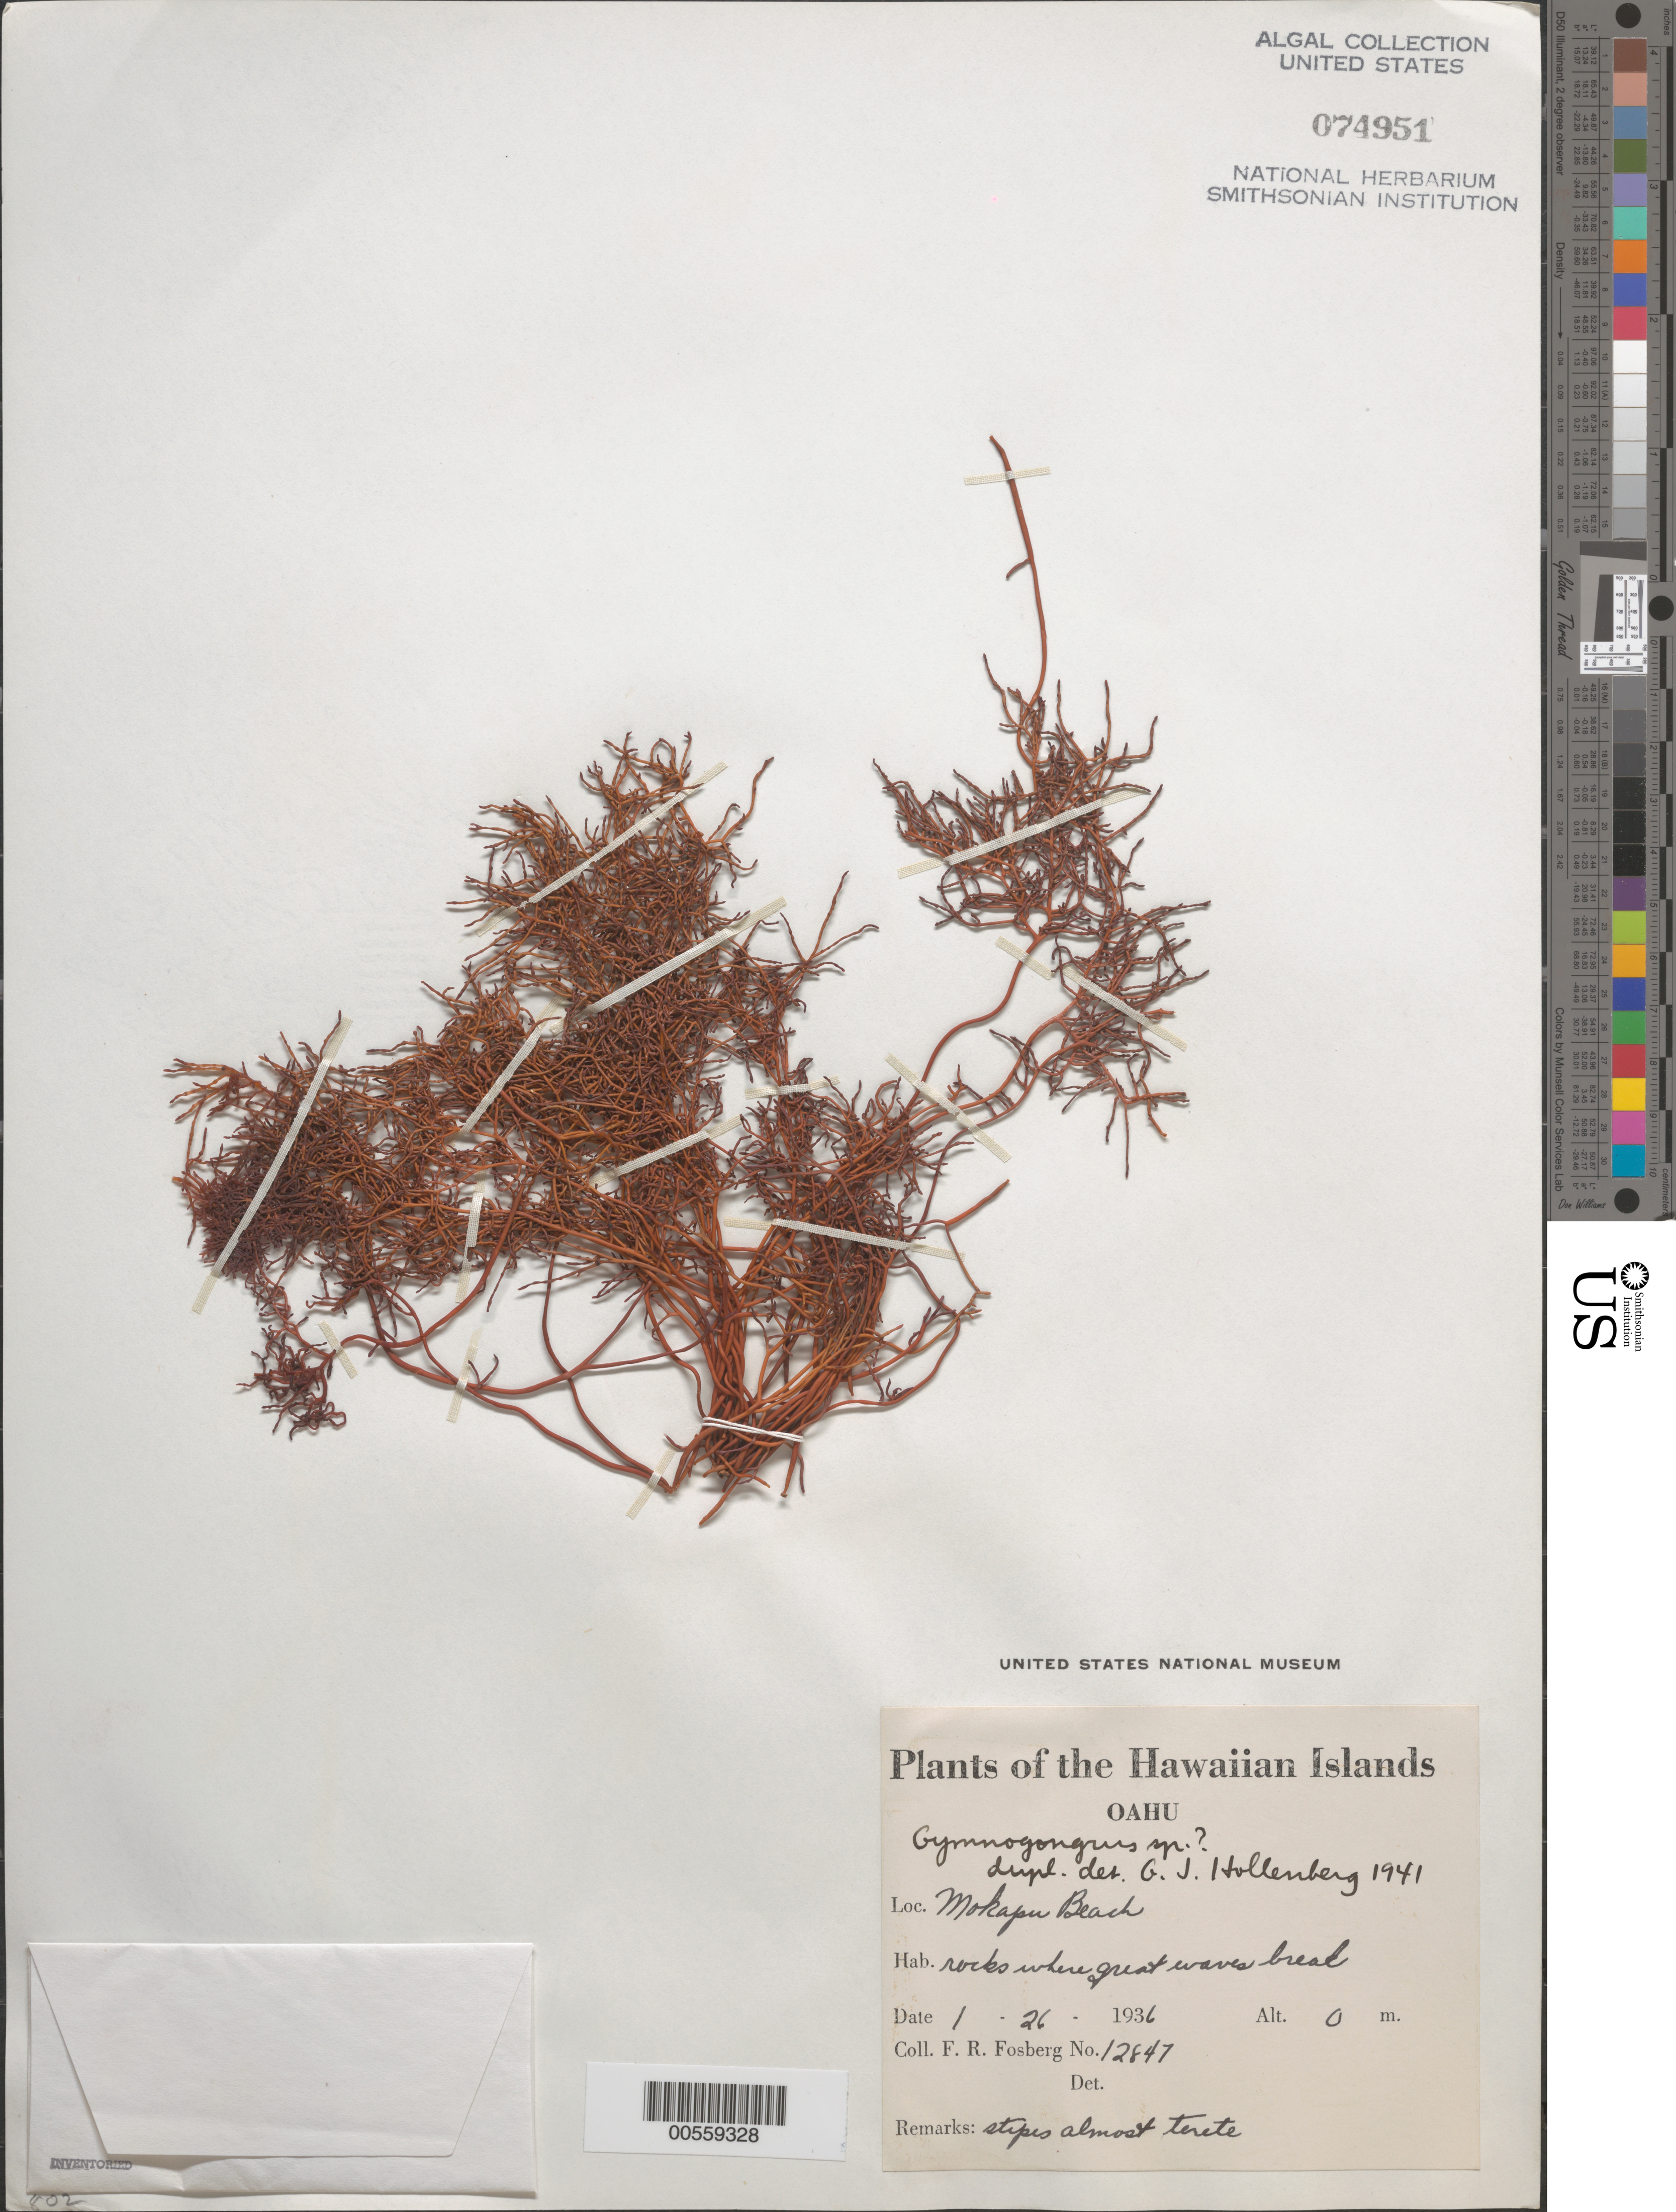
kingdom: Plantae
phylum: Rhodophyta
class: Florideophyceae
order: Gigartinales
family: Phyllophoraceae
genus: Gymnogongrus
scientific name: Gymnogongrus sp.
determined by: Hollenberg, George J.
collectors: F. R. Fosberg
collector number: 12847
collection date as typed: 26 Jan 1936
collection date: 1936-01-26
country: United States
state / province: Hawaii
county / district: Honolulu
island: Oahu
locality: Mokapu Beach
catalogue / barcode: US 74951